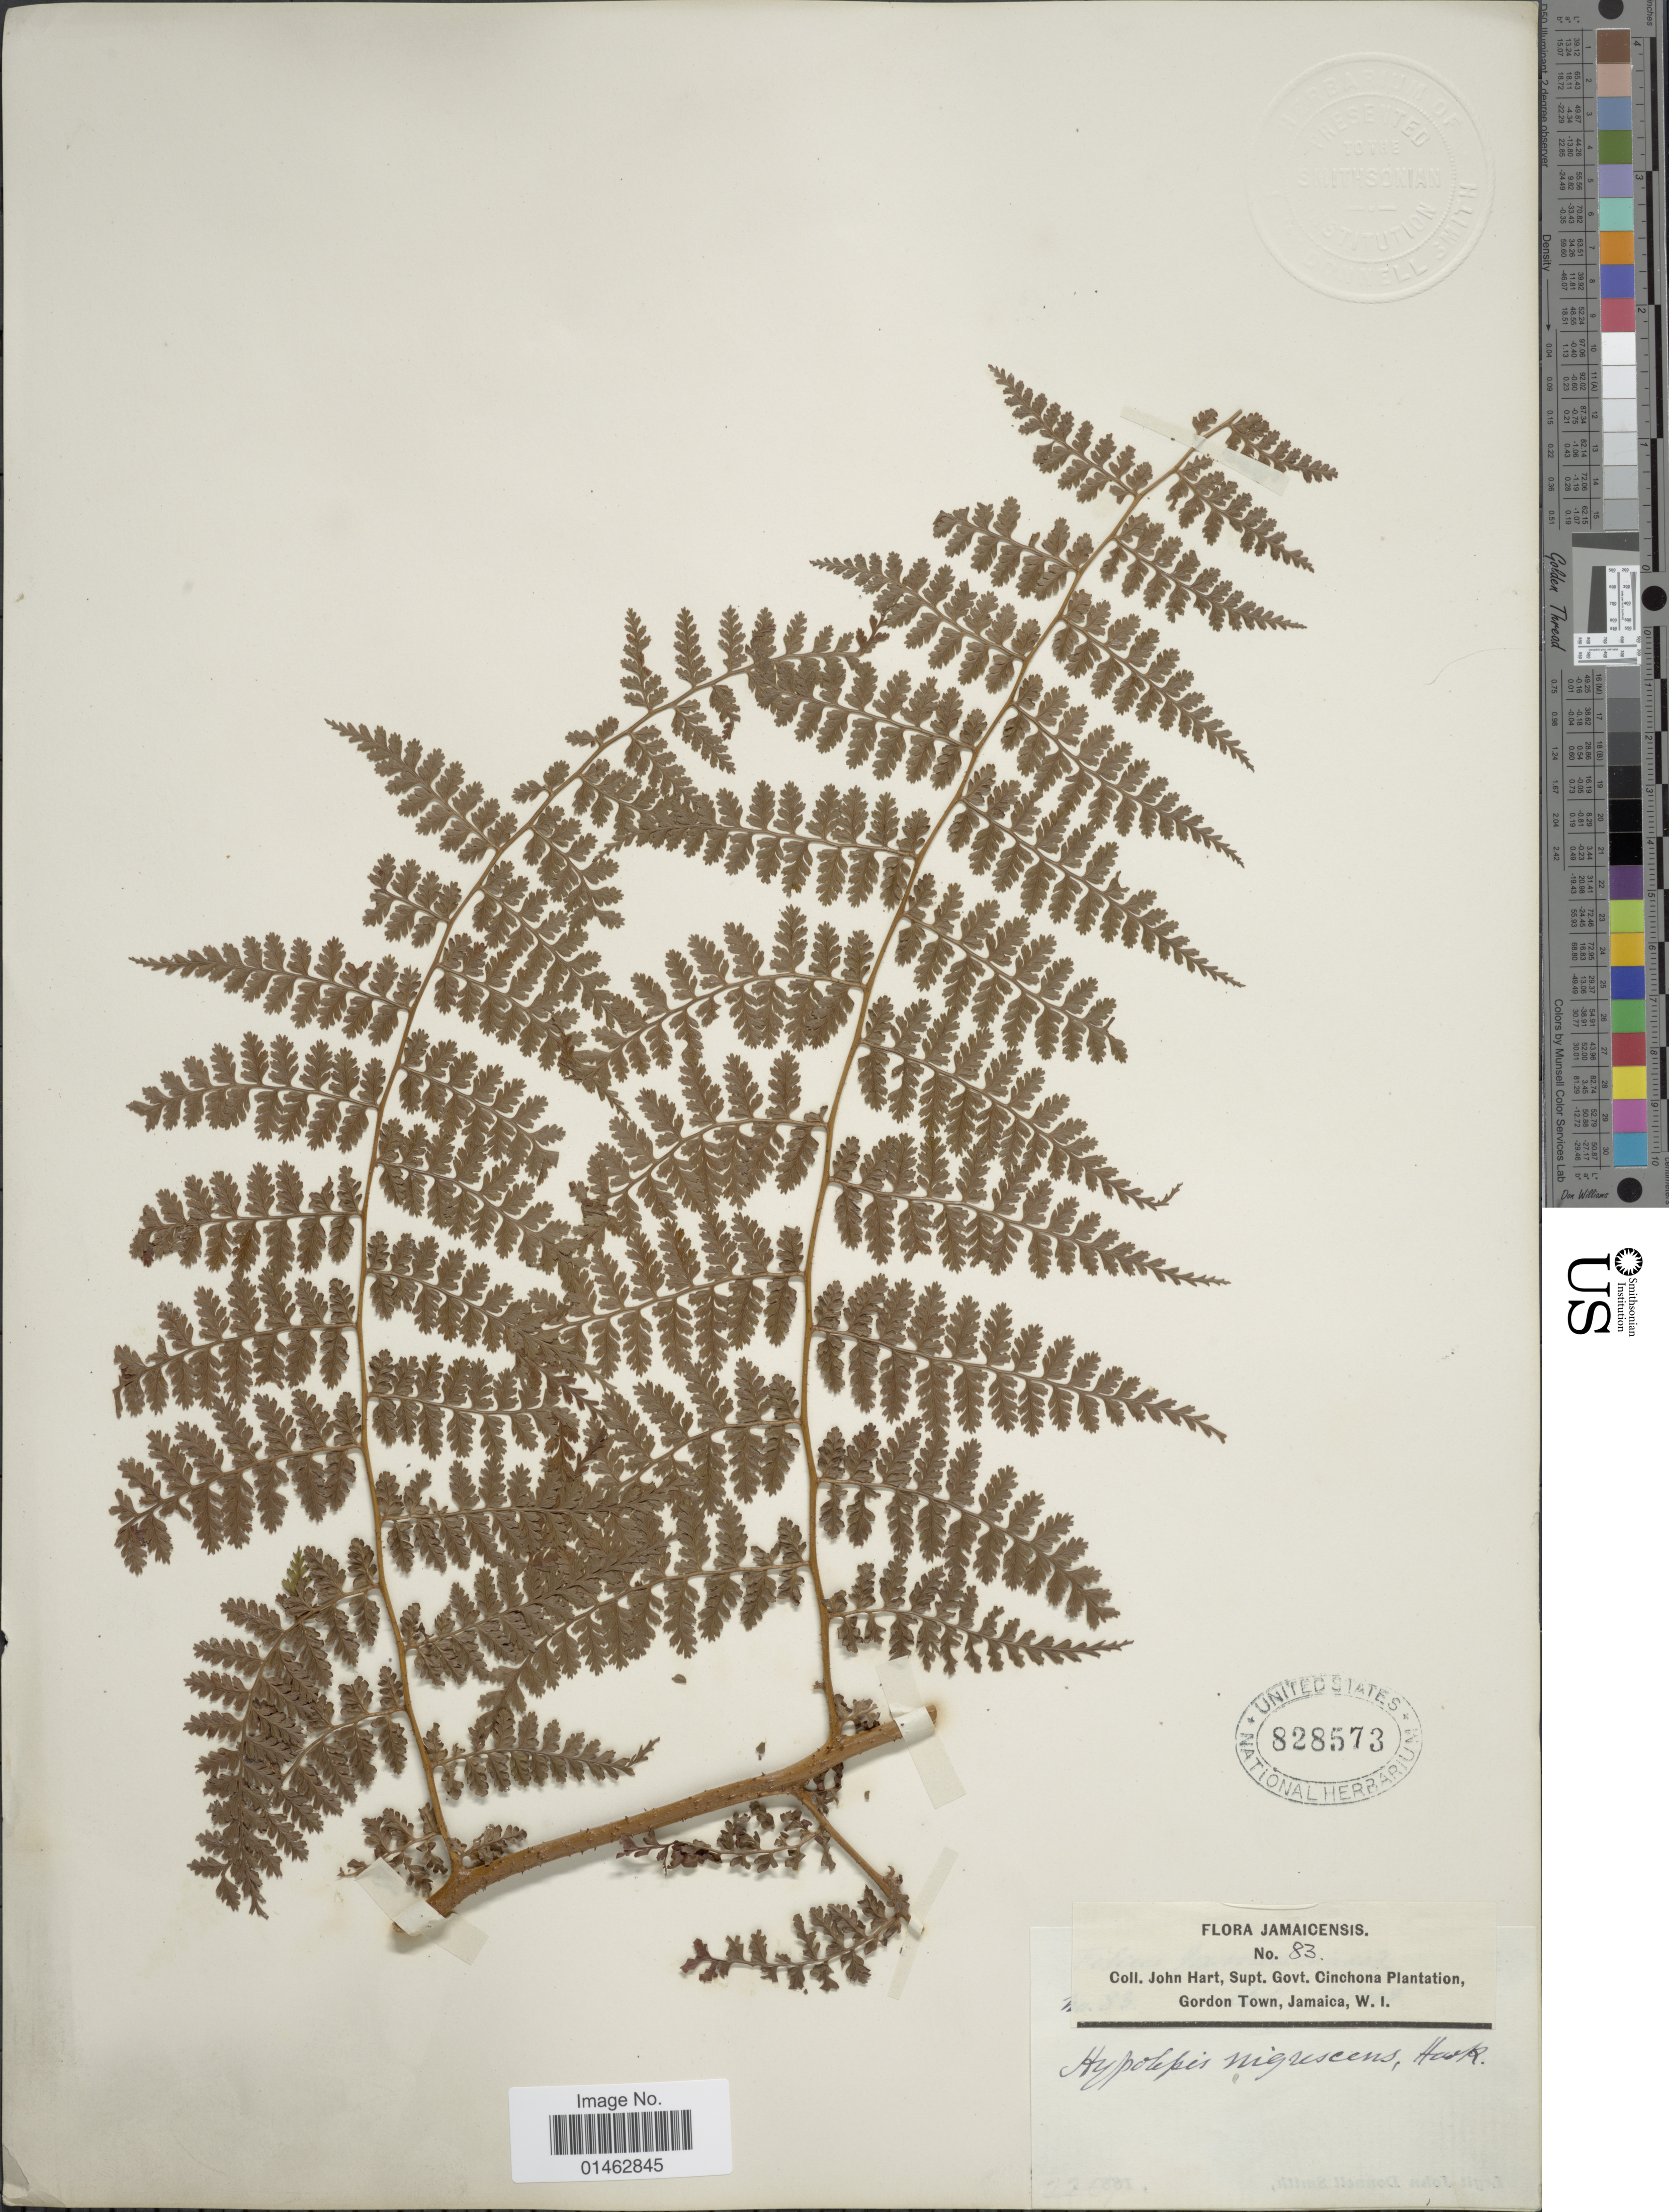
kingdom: Plantae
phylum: Tracheophyta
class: Polypodiopsida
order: Polypodiales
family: Dennstaedtiaceae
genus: Hypolepis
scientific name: Hypolepis nigrescens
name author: Hook.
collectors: J. H. Hart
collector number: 83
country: Jamaica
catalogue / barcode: US 828573